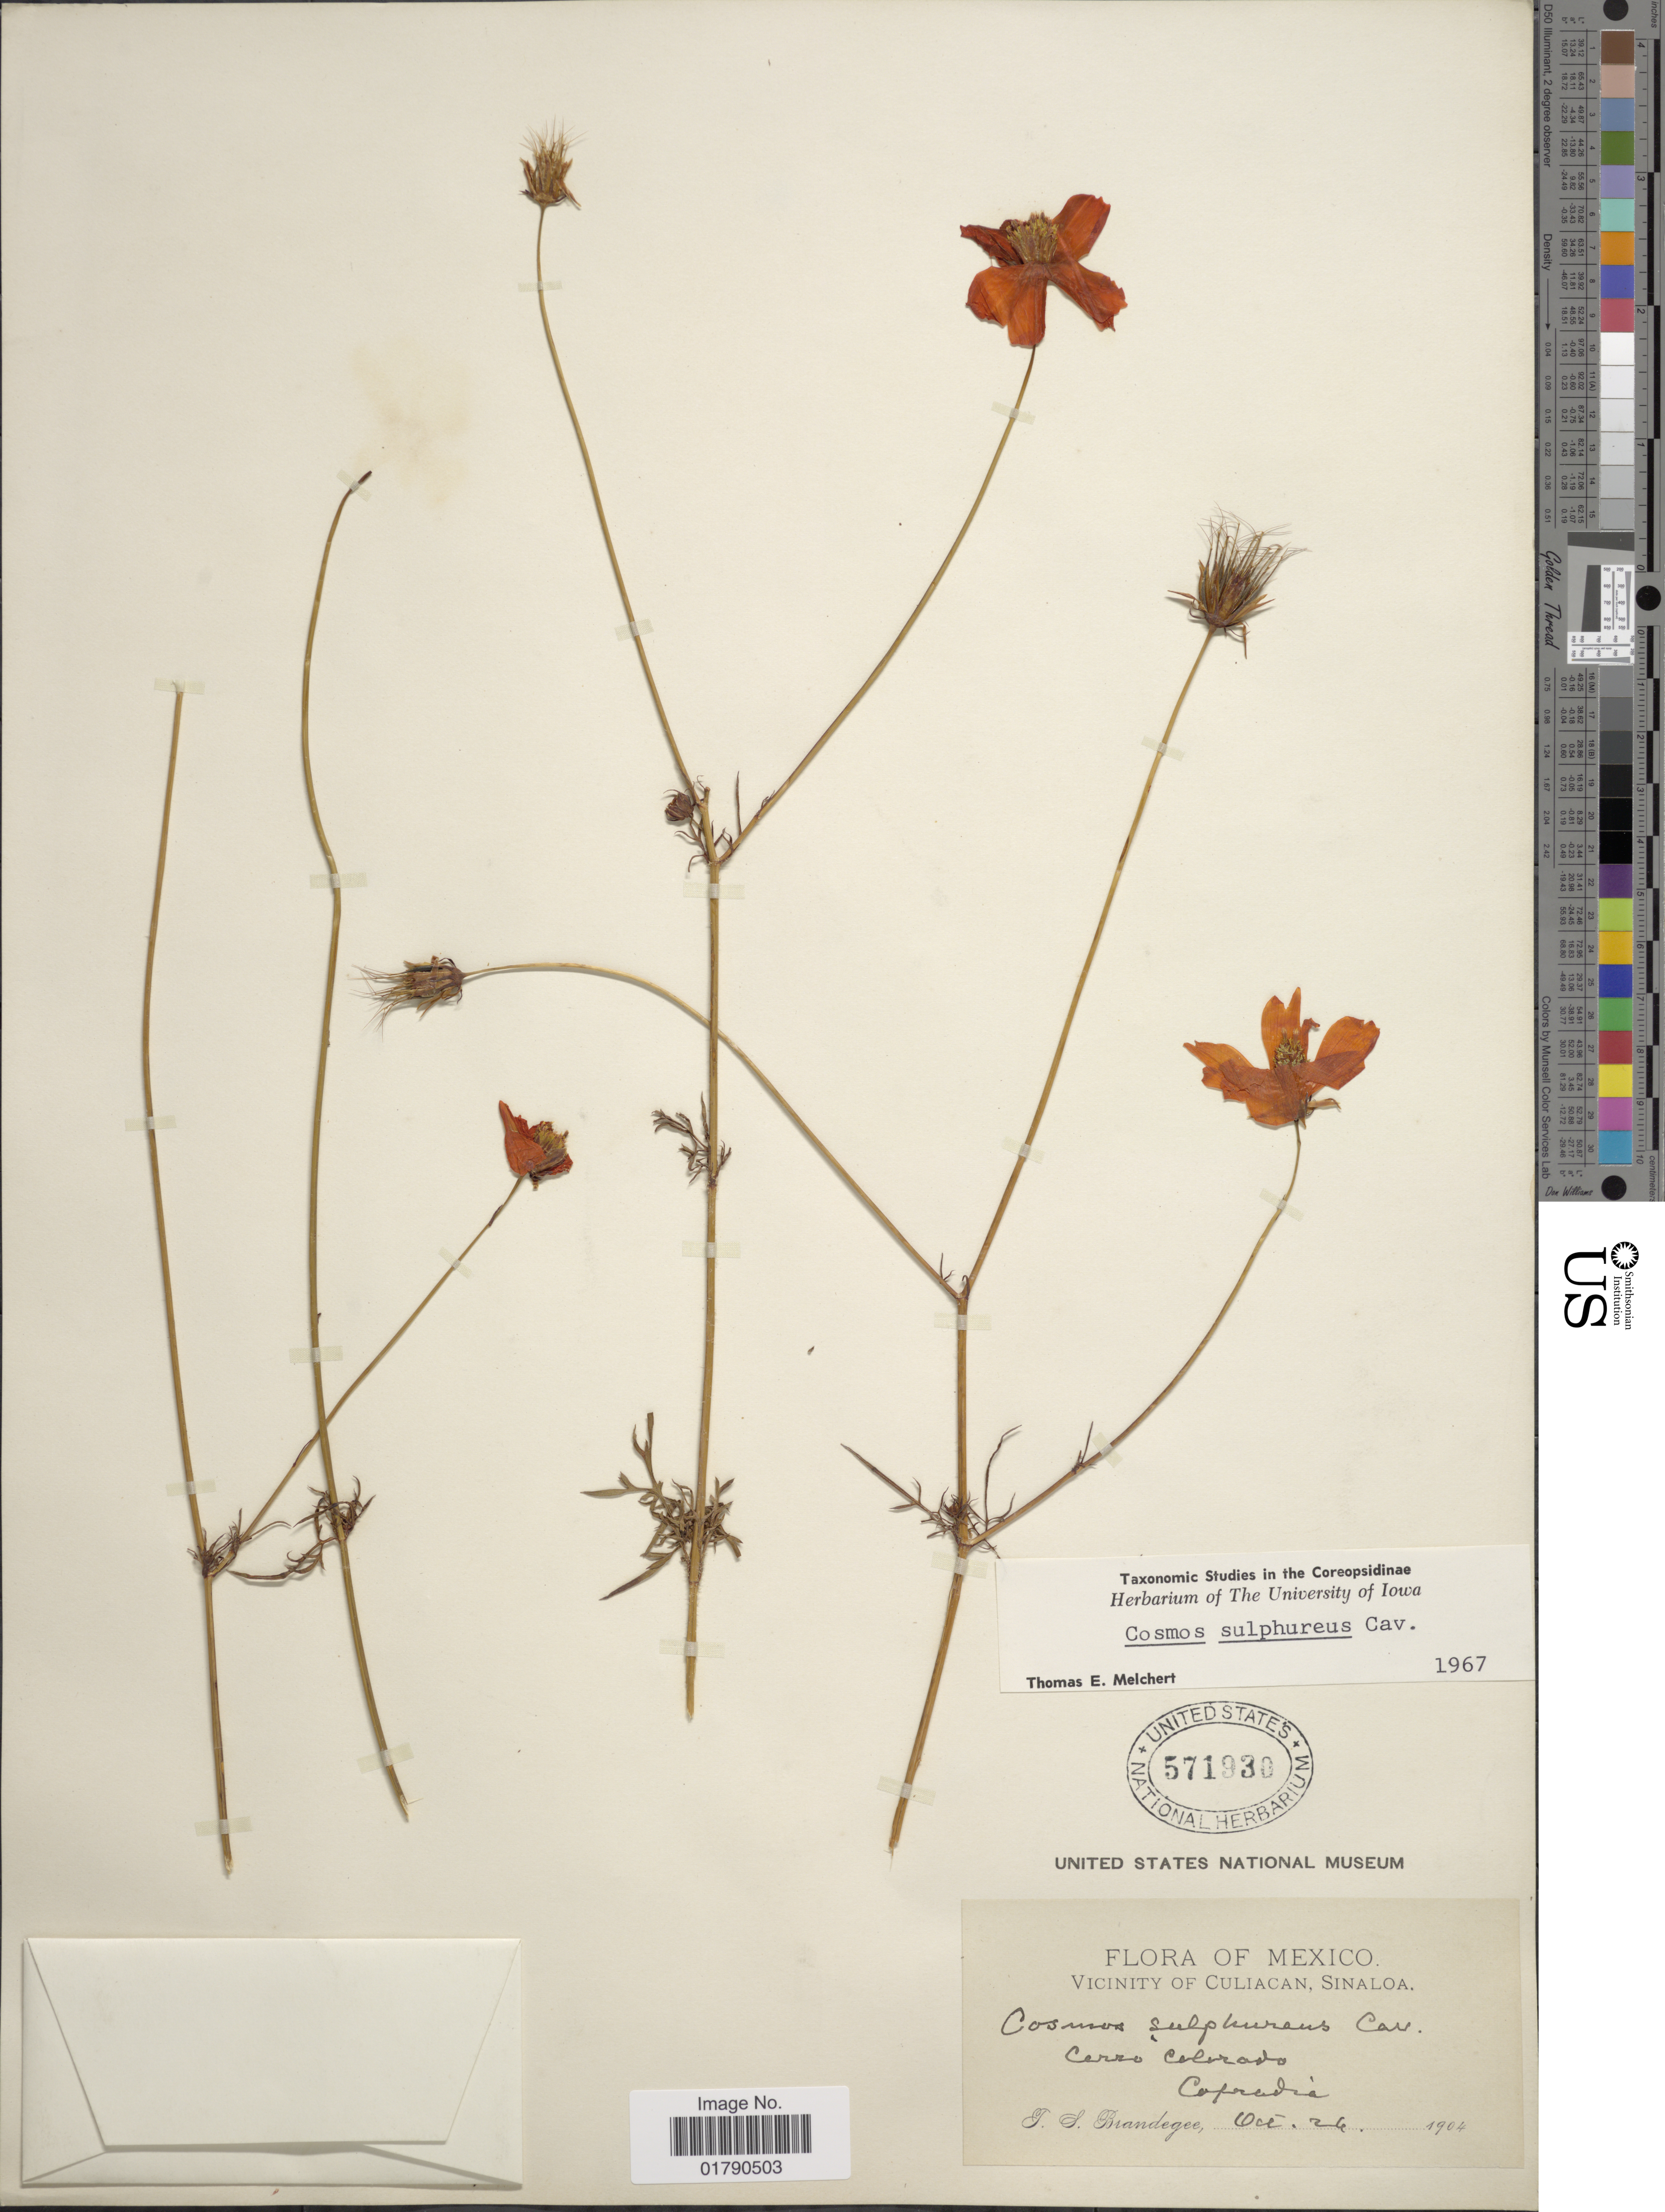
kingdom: Plantae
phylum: Tracheophyta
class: Magnoliopsida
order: Asterales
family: Asteraceae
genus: Cosmos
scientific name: Cosmos sulphureus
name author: Cav.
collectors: T. S. Brandegee (herbarium)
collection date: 1904-10-26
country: Mexico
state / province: Sinaloa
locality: Vicinity of Culiacan, Cerro Colorado, Copradia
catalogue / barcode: US 571930